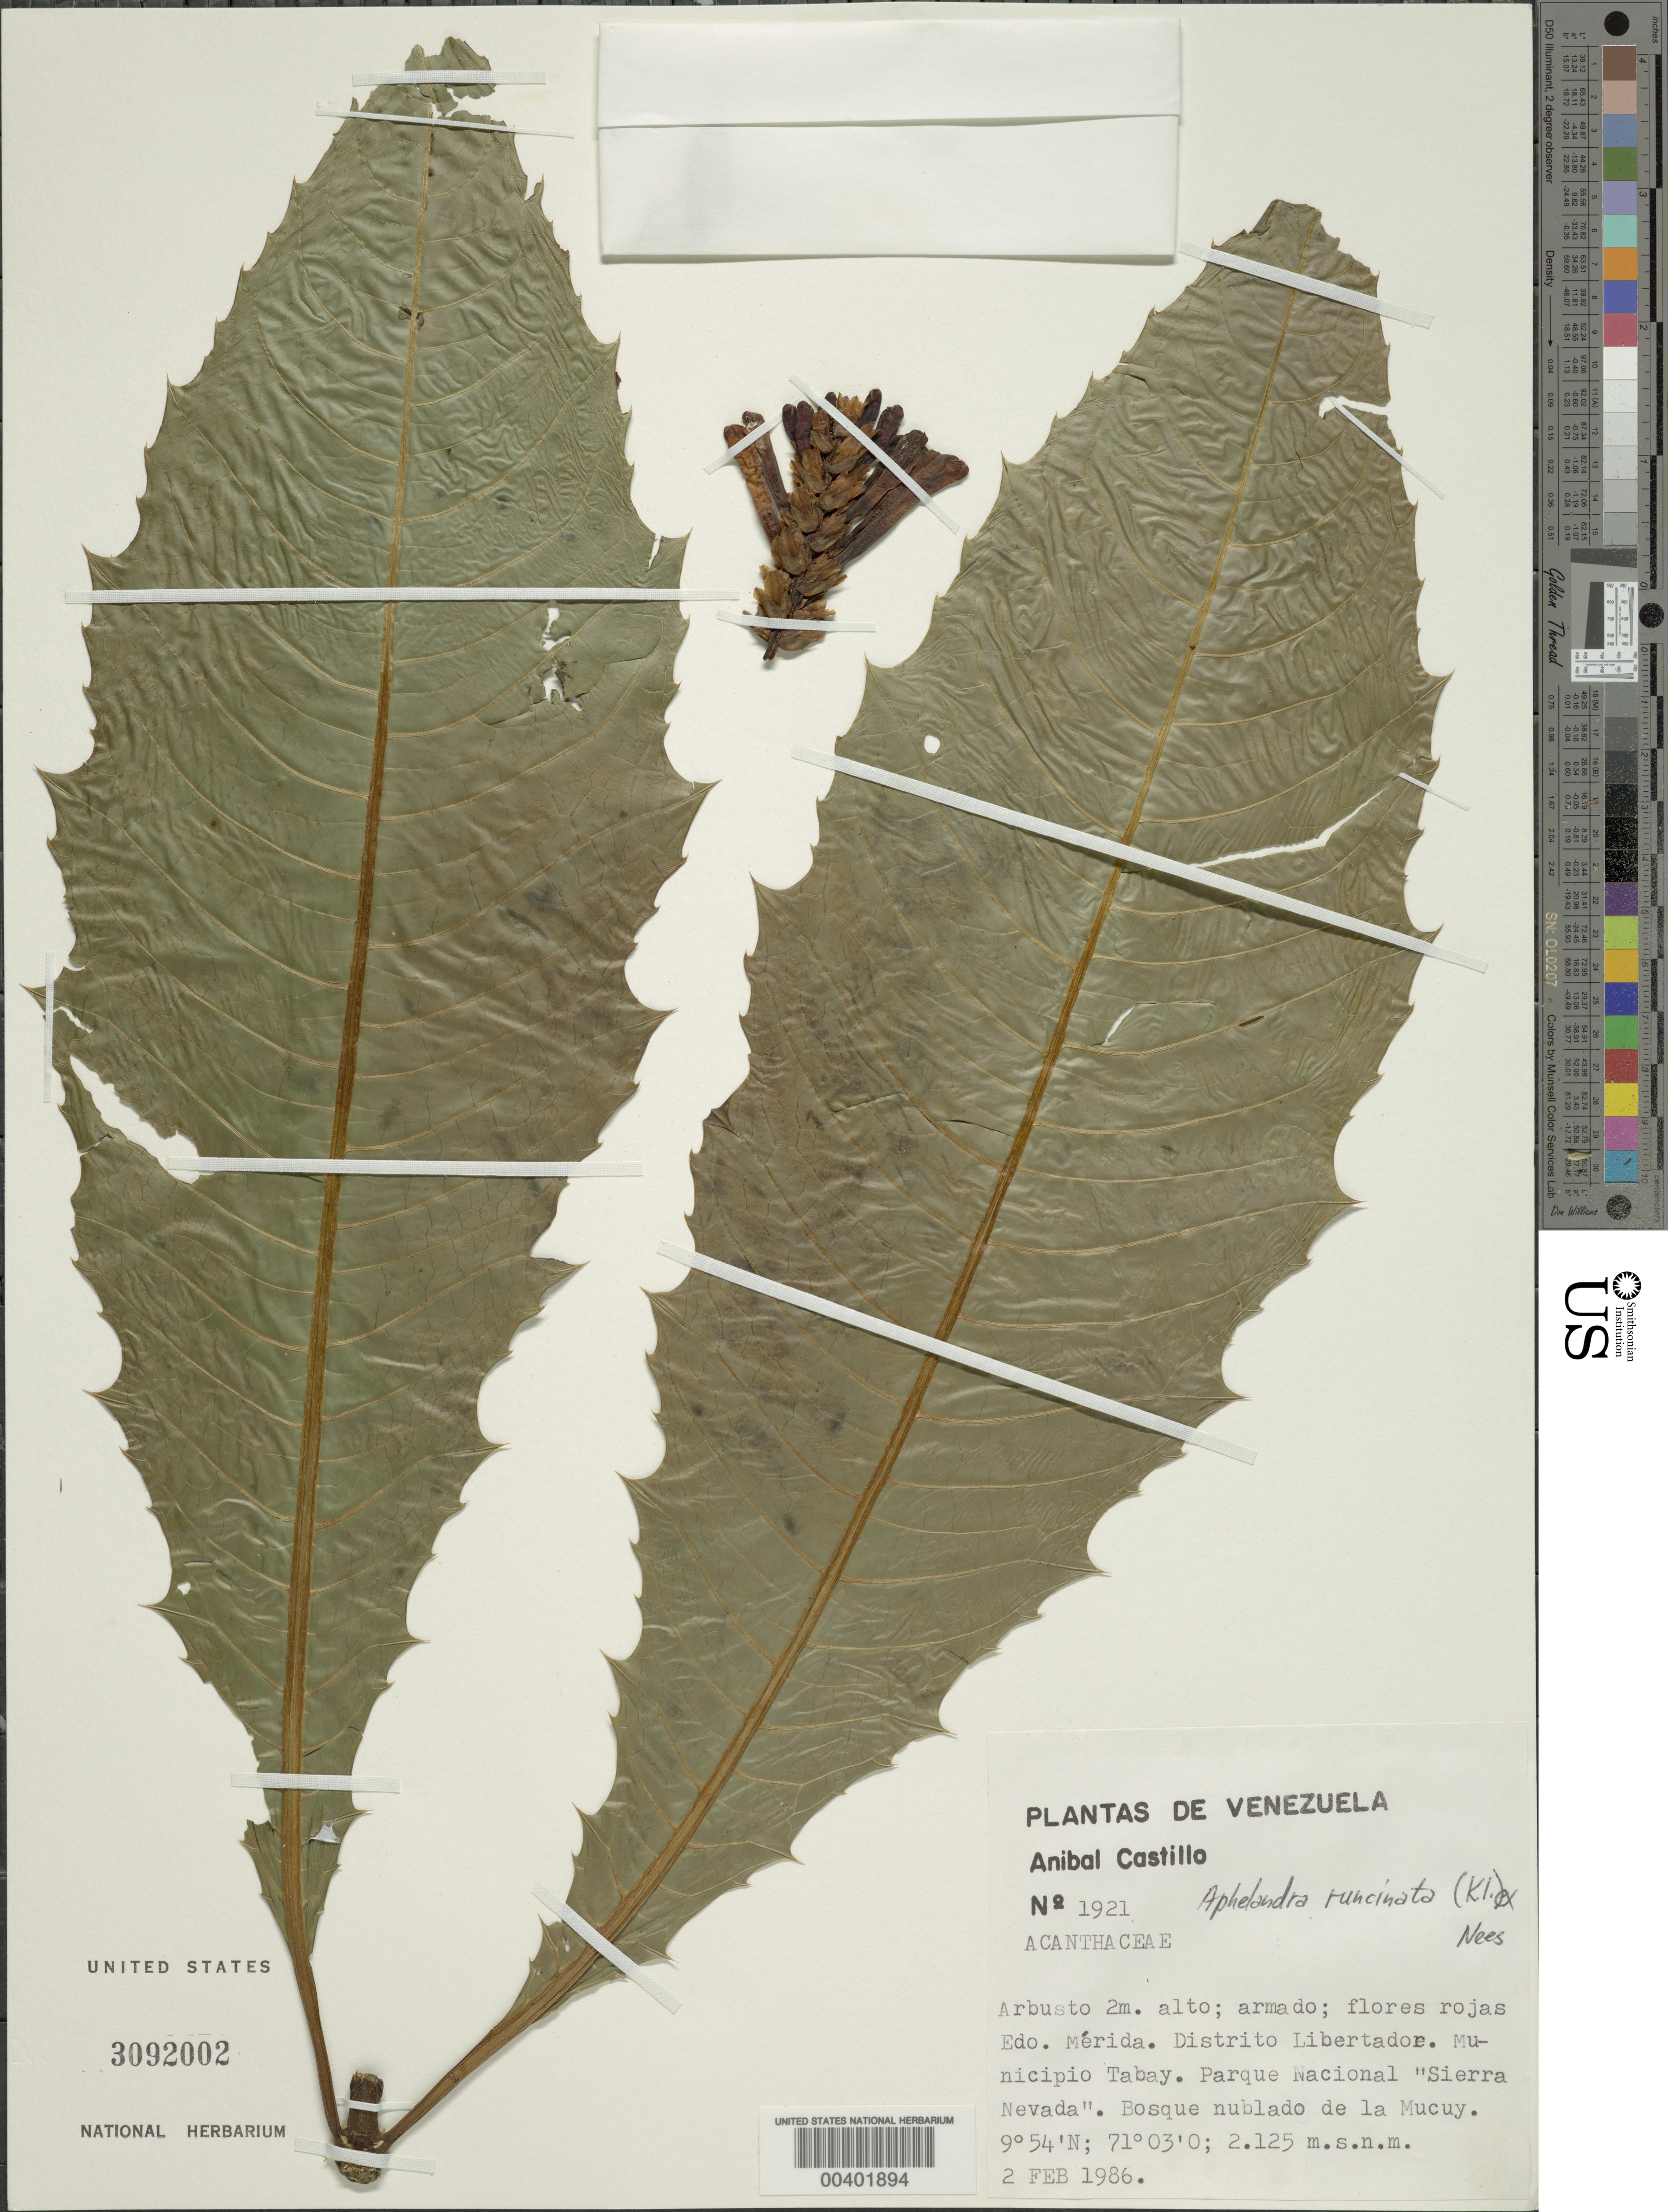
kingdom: Plantae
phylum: Tracheophyta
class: Magnoliopsida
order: Lamiales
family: Acanthaceae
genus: Aphelandra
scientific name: Aphelandra runcinata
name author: Klotzsch ex Nees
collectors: A. Castillo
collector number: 1921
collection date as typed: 02 Feb 1986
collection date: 1986-02-02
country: Venezuela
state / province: Mérida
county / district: Libertador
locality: Municipio Tabay. Parque Nacional "Sierra Nevada". Bosque nublado de la Mucuy. Mucuy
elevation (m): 2125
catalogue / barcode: US 3092002